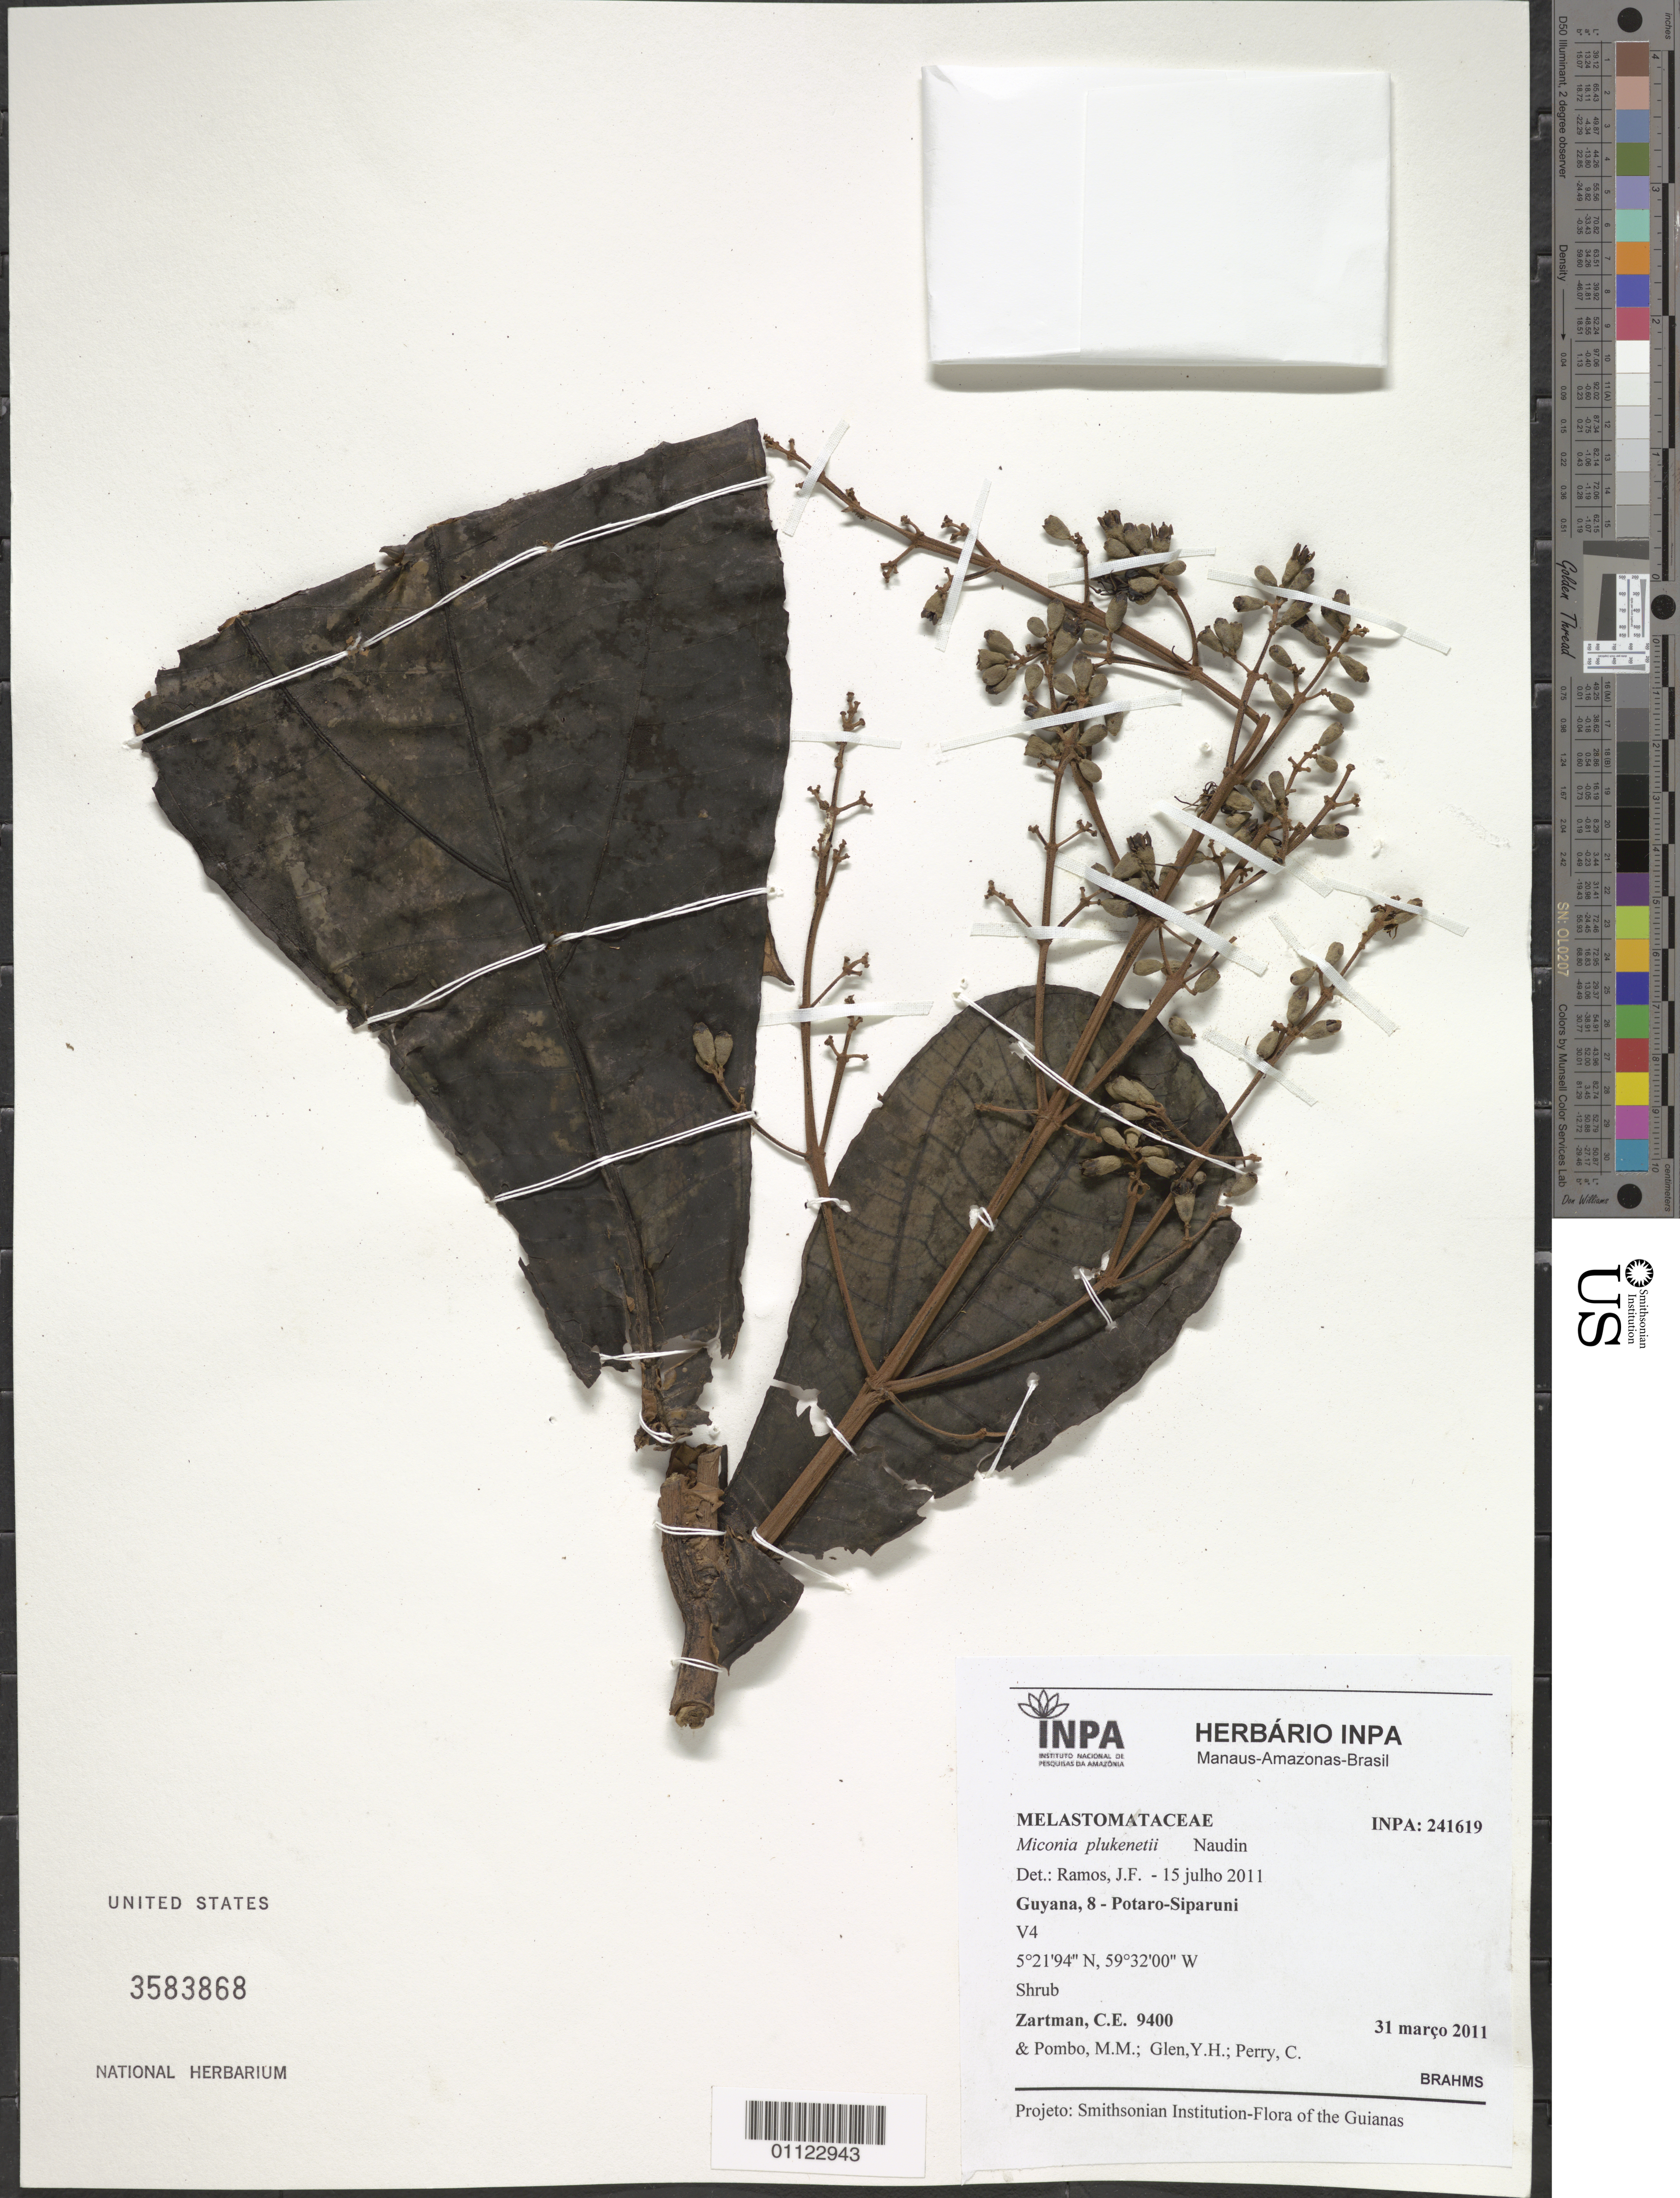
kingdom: Plantae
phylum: Tracheophyta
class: Magnoliopsida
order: Myrtales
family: Melastomataceae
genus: Miconia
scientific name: Miconia plukenetii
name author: Naudin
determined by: Ramos, J. F.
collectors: C. Zartman, M. Pombo, Y. Glen & C. Perry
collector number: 9400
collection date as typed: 31-Mar-11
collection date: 1911-03-31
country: Guyana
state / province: Potaro-Siparuni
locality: V4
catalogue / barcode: US 3583868